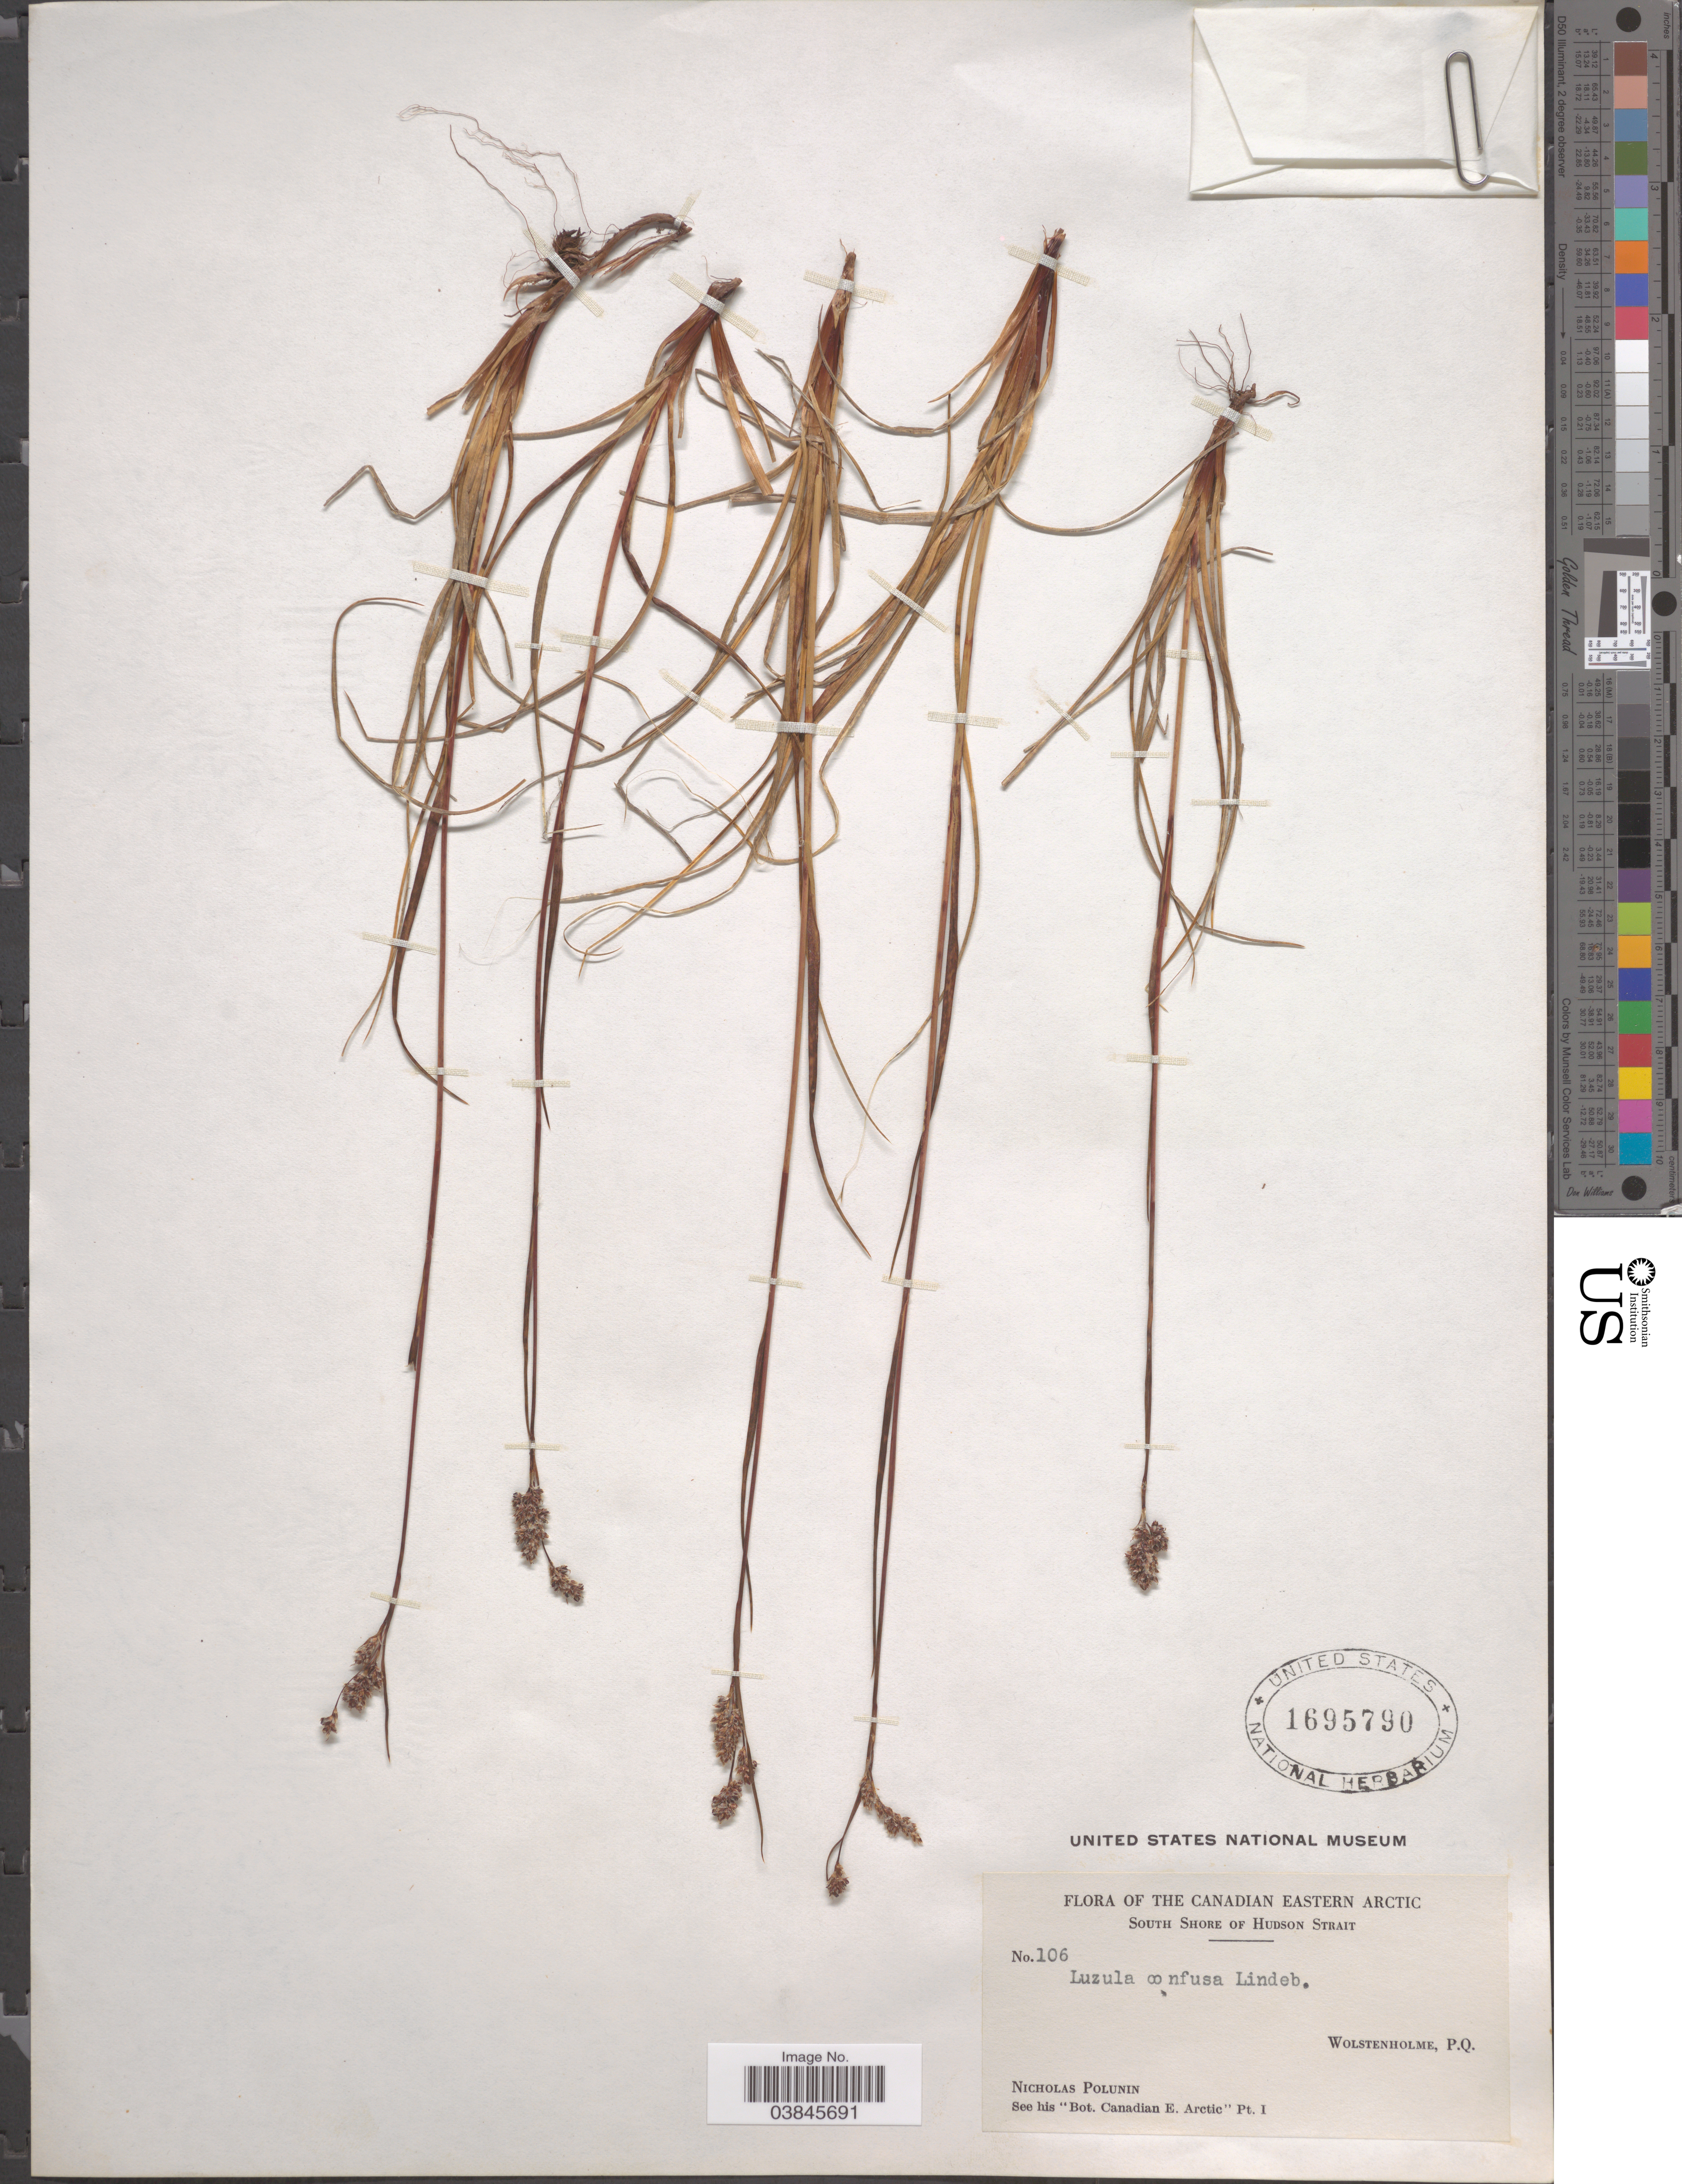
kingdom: Plantae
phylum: Tracheophyta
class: Liliopsida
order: Poales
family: Juncaceae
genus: Luzula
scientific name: Luzula confusa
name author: Lindeb.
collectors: N. V. Polunin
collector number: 106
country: Canada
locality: The Canadian Eastern Arctic. South Shore of Hudson Strait. Wolstenholme, P.Q.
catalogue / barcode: US 1695790